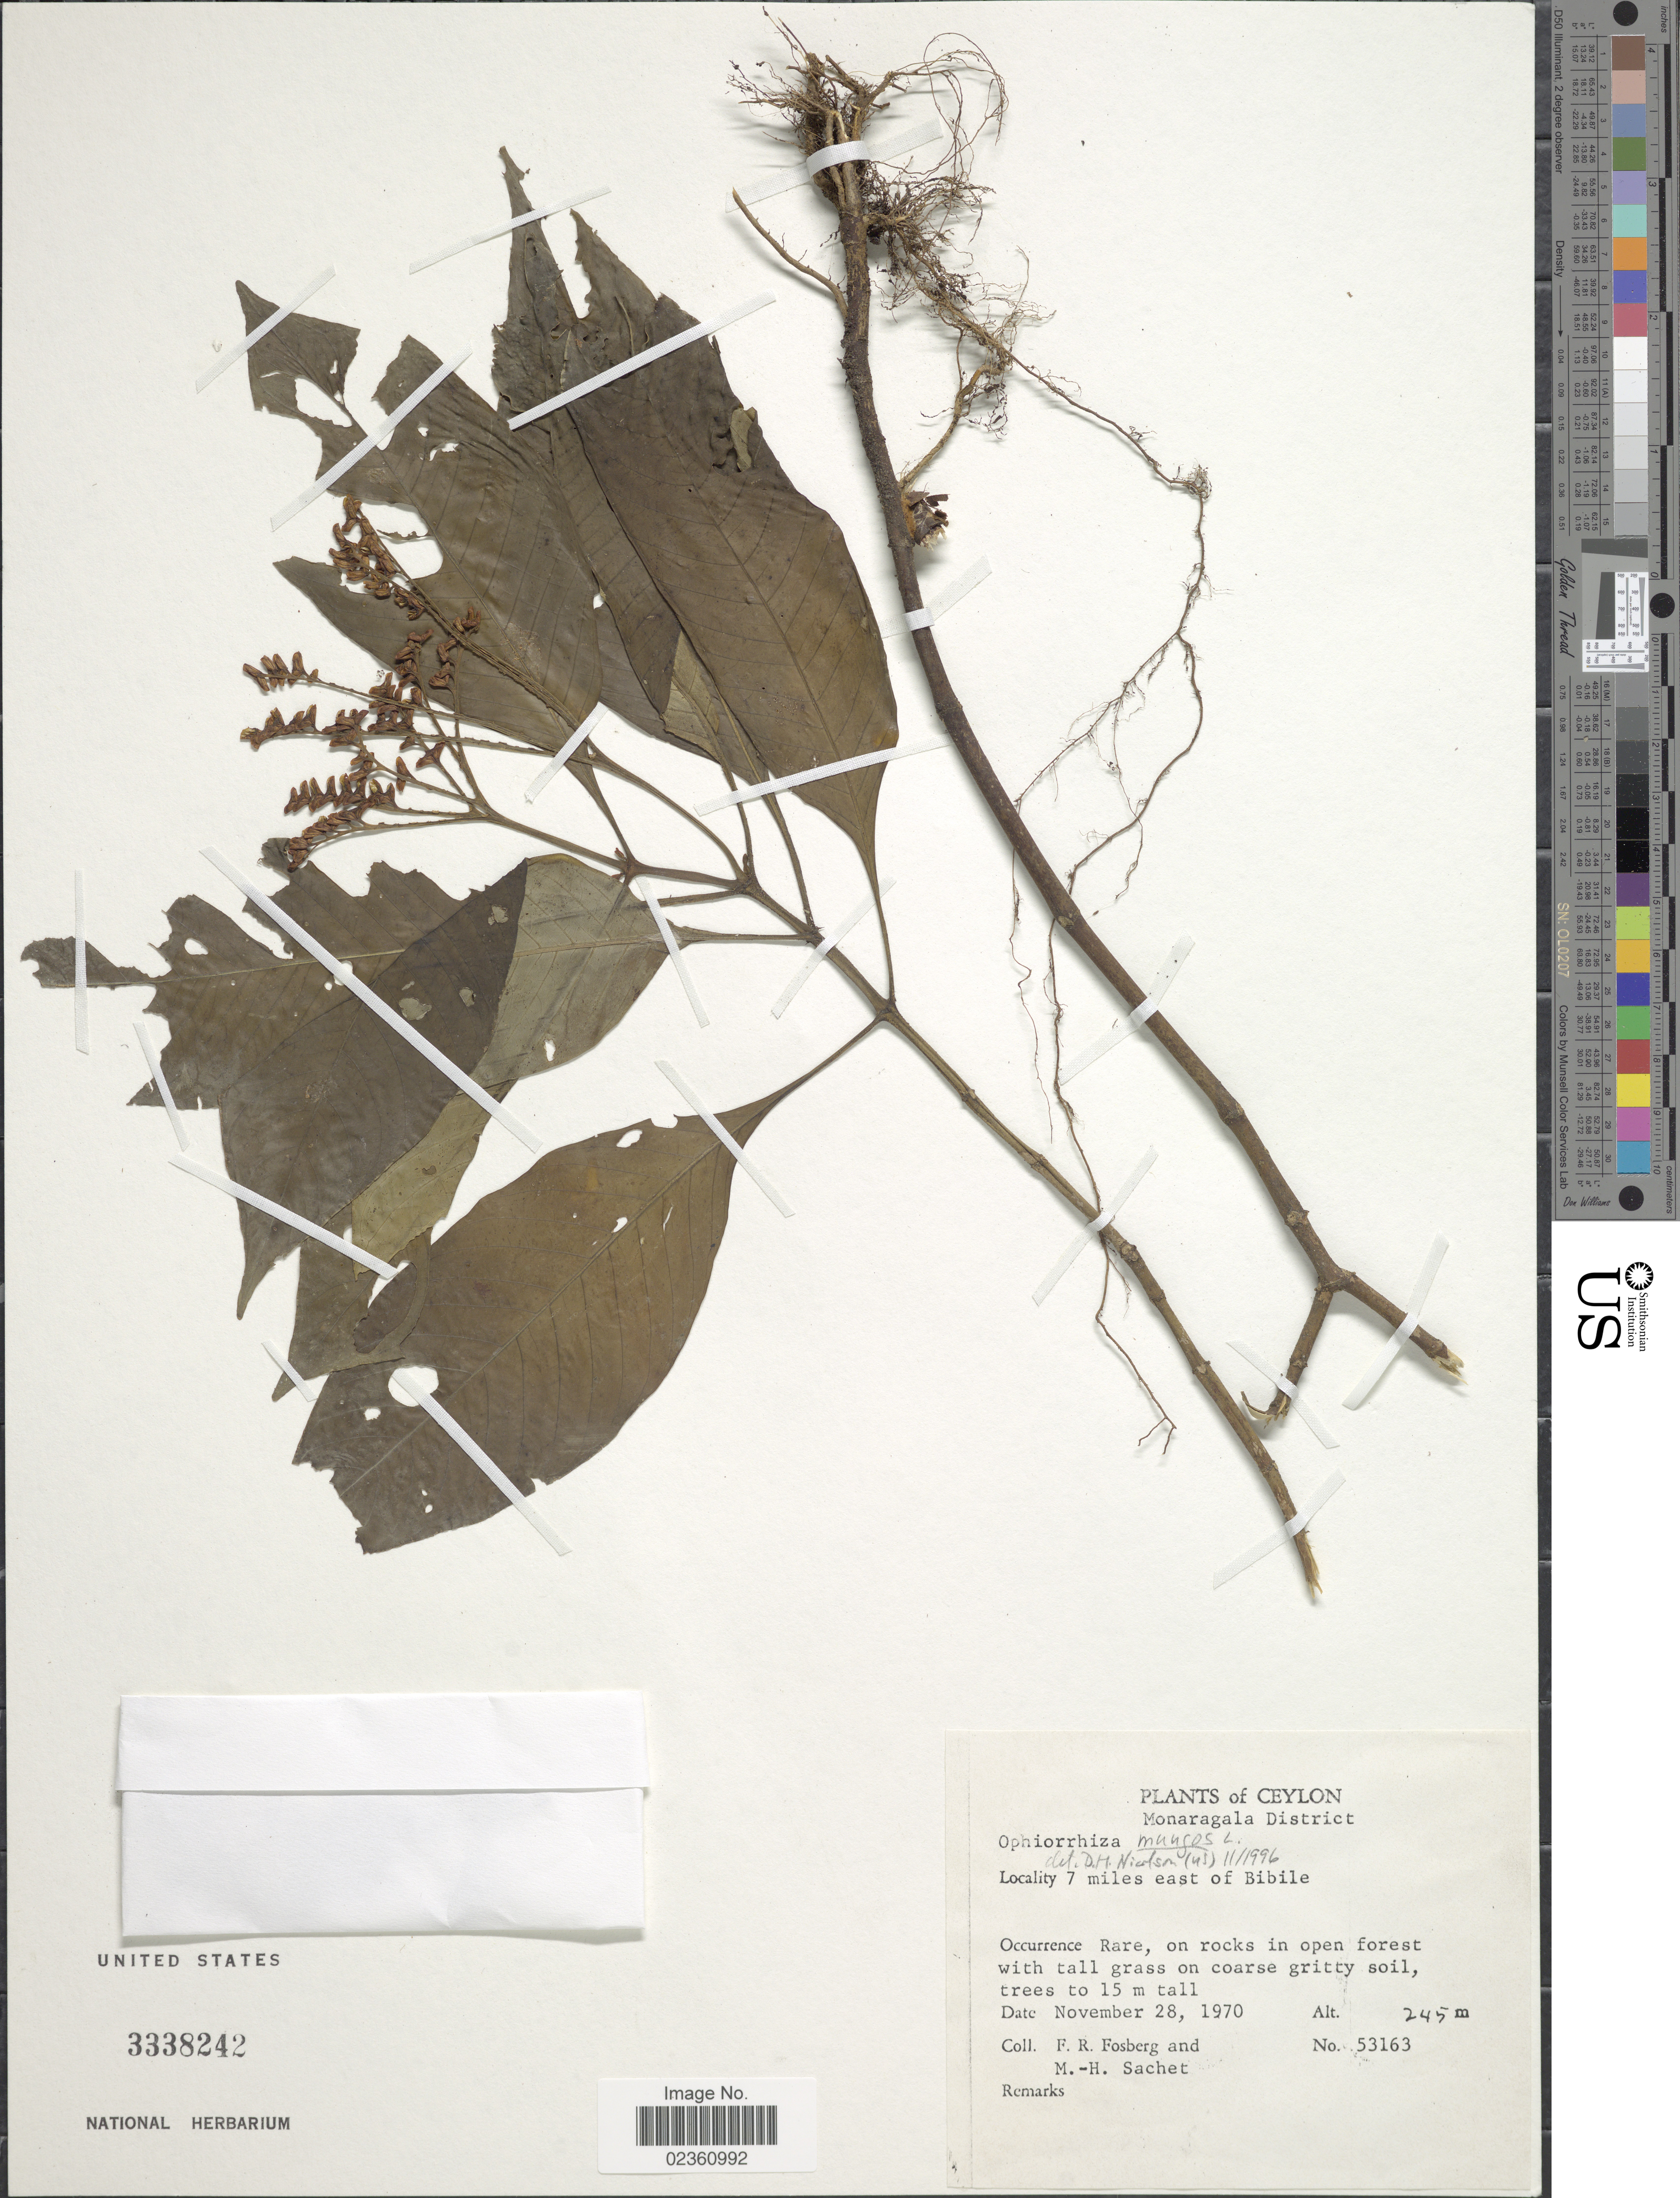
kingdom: Plantae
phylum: Tracheophyta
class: Magnoliopsida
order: Gentianales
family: Rubiaceae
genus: Ophiorrhiza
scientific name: Ophiorrhiza mungos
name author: L.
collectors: M.-H. Sachet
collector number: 53163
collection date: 1970-11-28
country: Sri Lanka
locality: Ceylon, Monaragala District, 7 miles east of Bibile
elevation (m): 245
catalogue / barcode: US 3338242